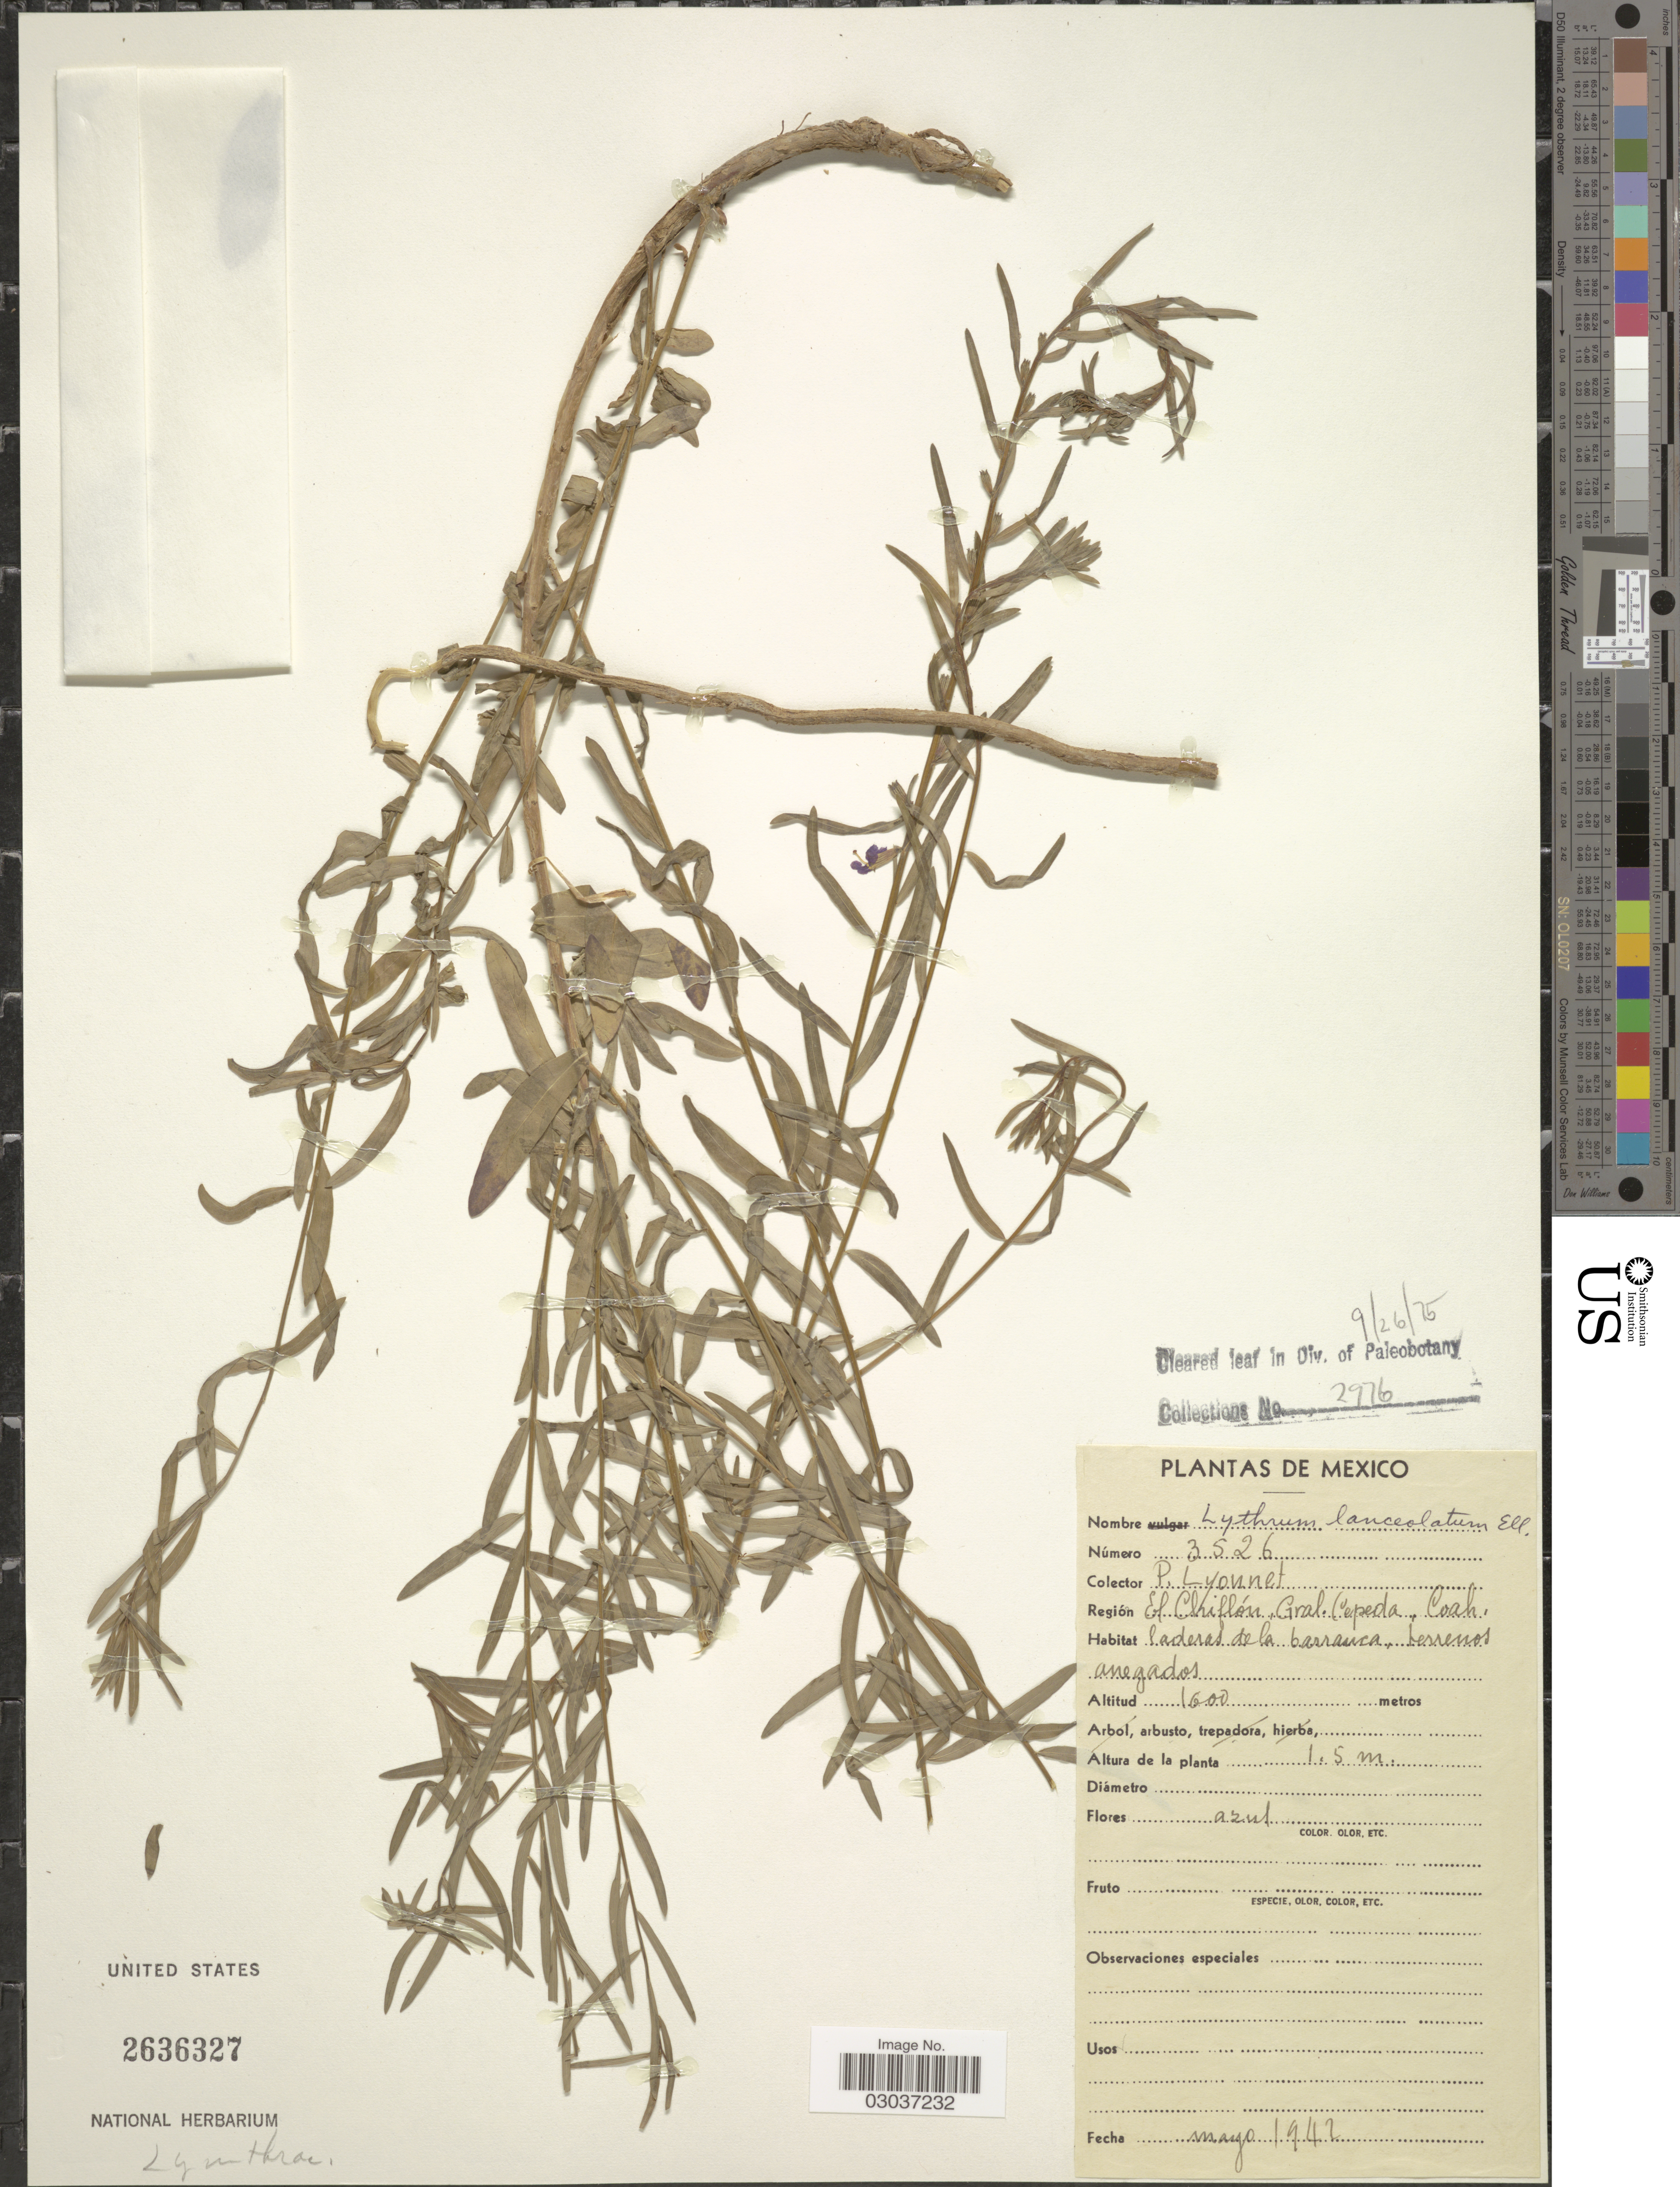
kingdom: Plantae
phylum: Tracheophyta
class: Magnoliopsida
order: Myrtales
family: Lythraceae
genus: Lythrum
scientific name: Lythrum lanceolatum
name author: Elliott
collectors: P. Lyonnet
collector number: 3526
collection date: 1942-05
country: Mexico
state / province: Coahuila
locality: El chillón, Gral. Cepeda.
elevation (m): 1600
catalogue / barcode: US 2636327